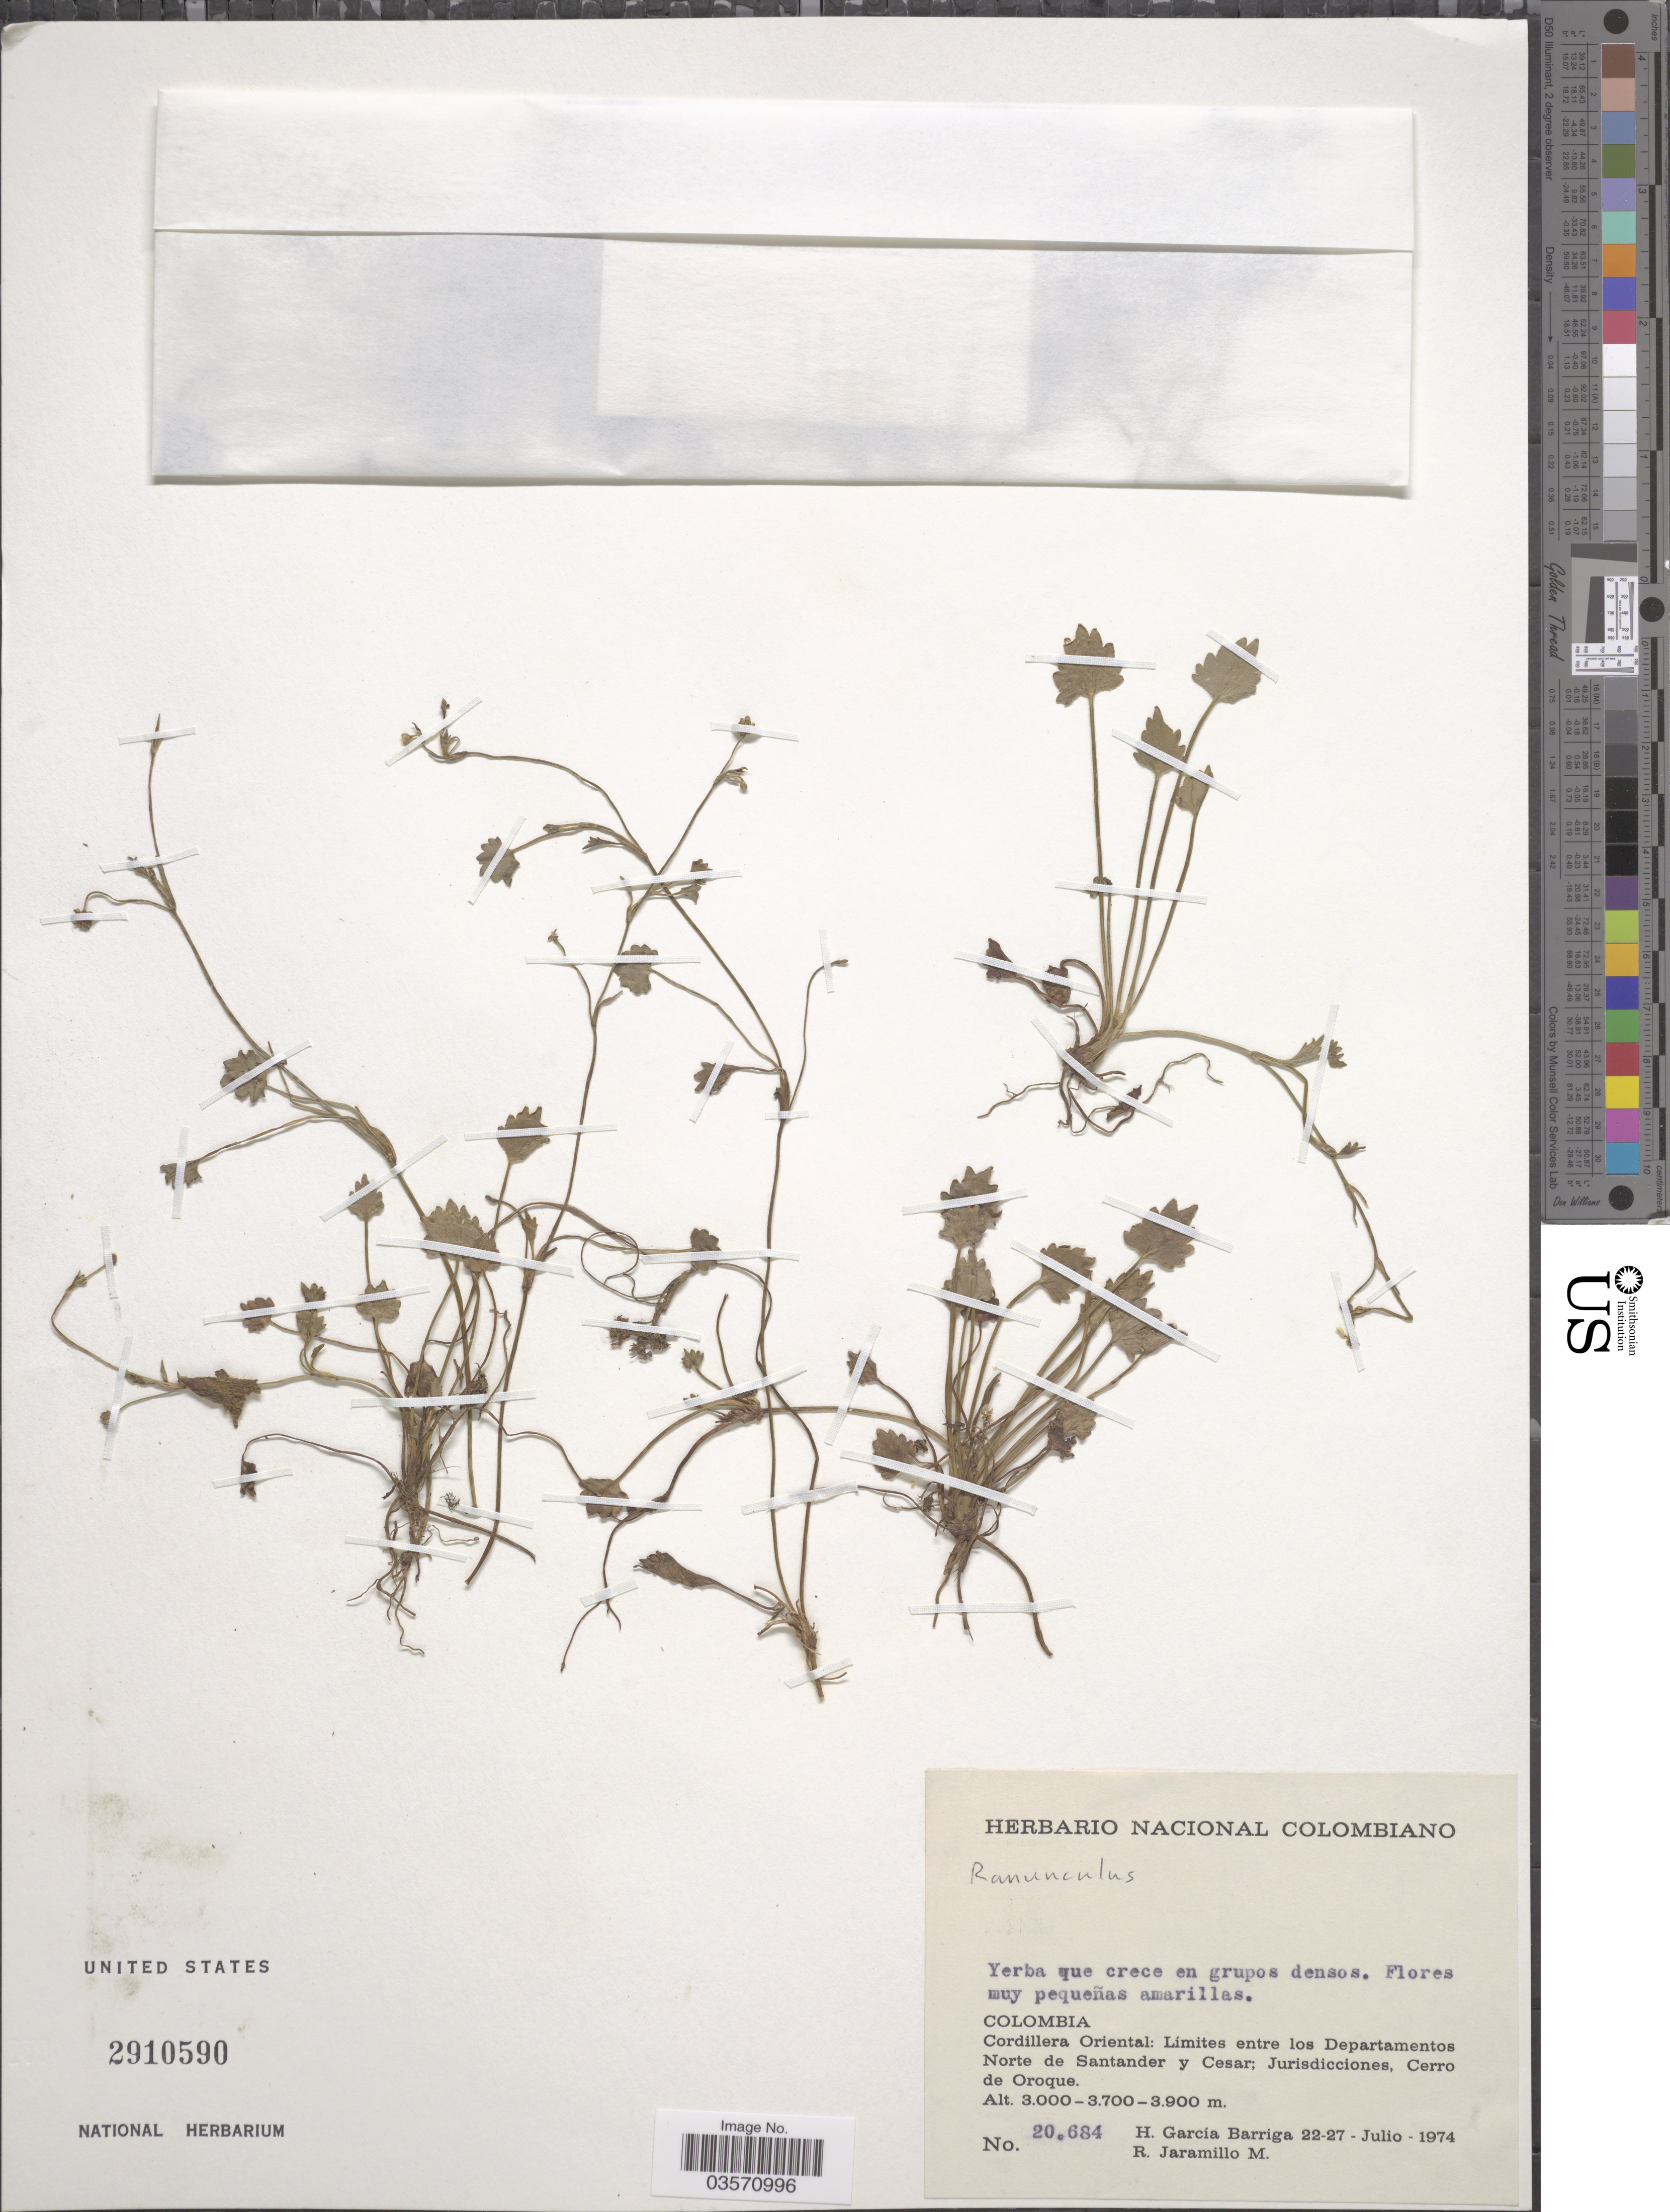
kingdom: Plantae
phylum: Tracheophyta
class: Magnoliopsida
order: Ranunculales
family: Ranunculaceae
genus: Ranunculus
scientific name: Ranunculus sp.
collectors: H. García Barriga & R. Jaramillo M.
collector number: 20684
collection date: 1974-07-22/1974-07-27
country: Colombia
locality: Cordillera Oriental: Límites entre los Departamentos Norte de Santander y Cesar; Jurisdicciones, Cerro de Oroque.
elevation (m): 3000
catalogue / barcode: US 2910590